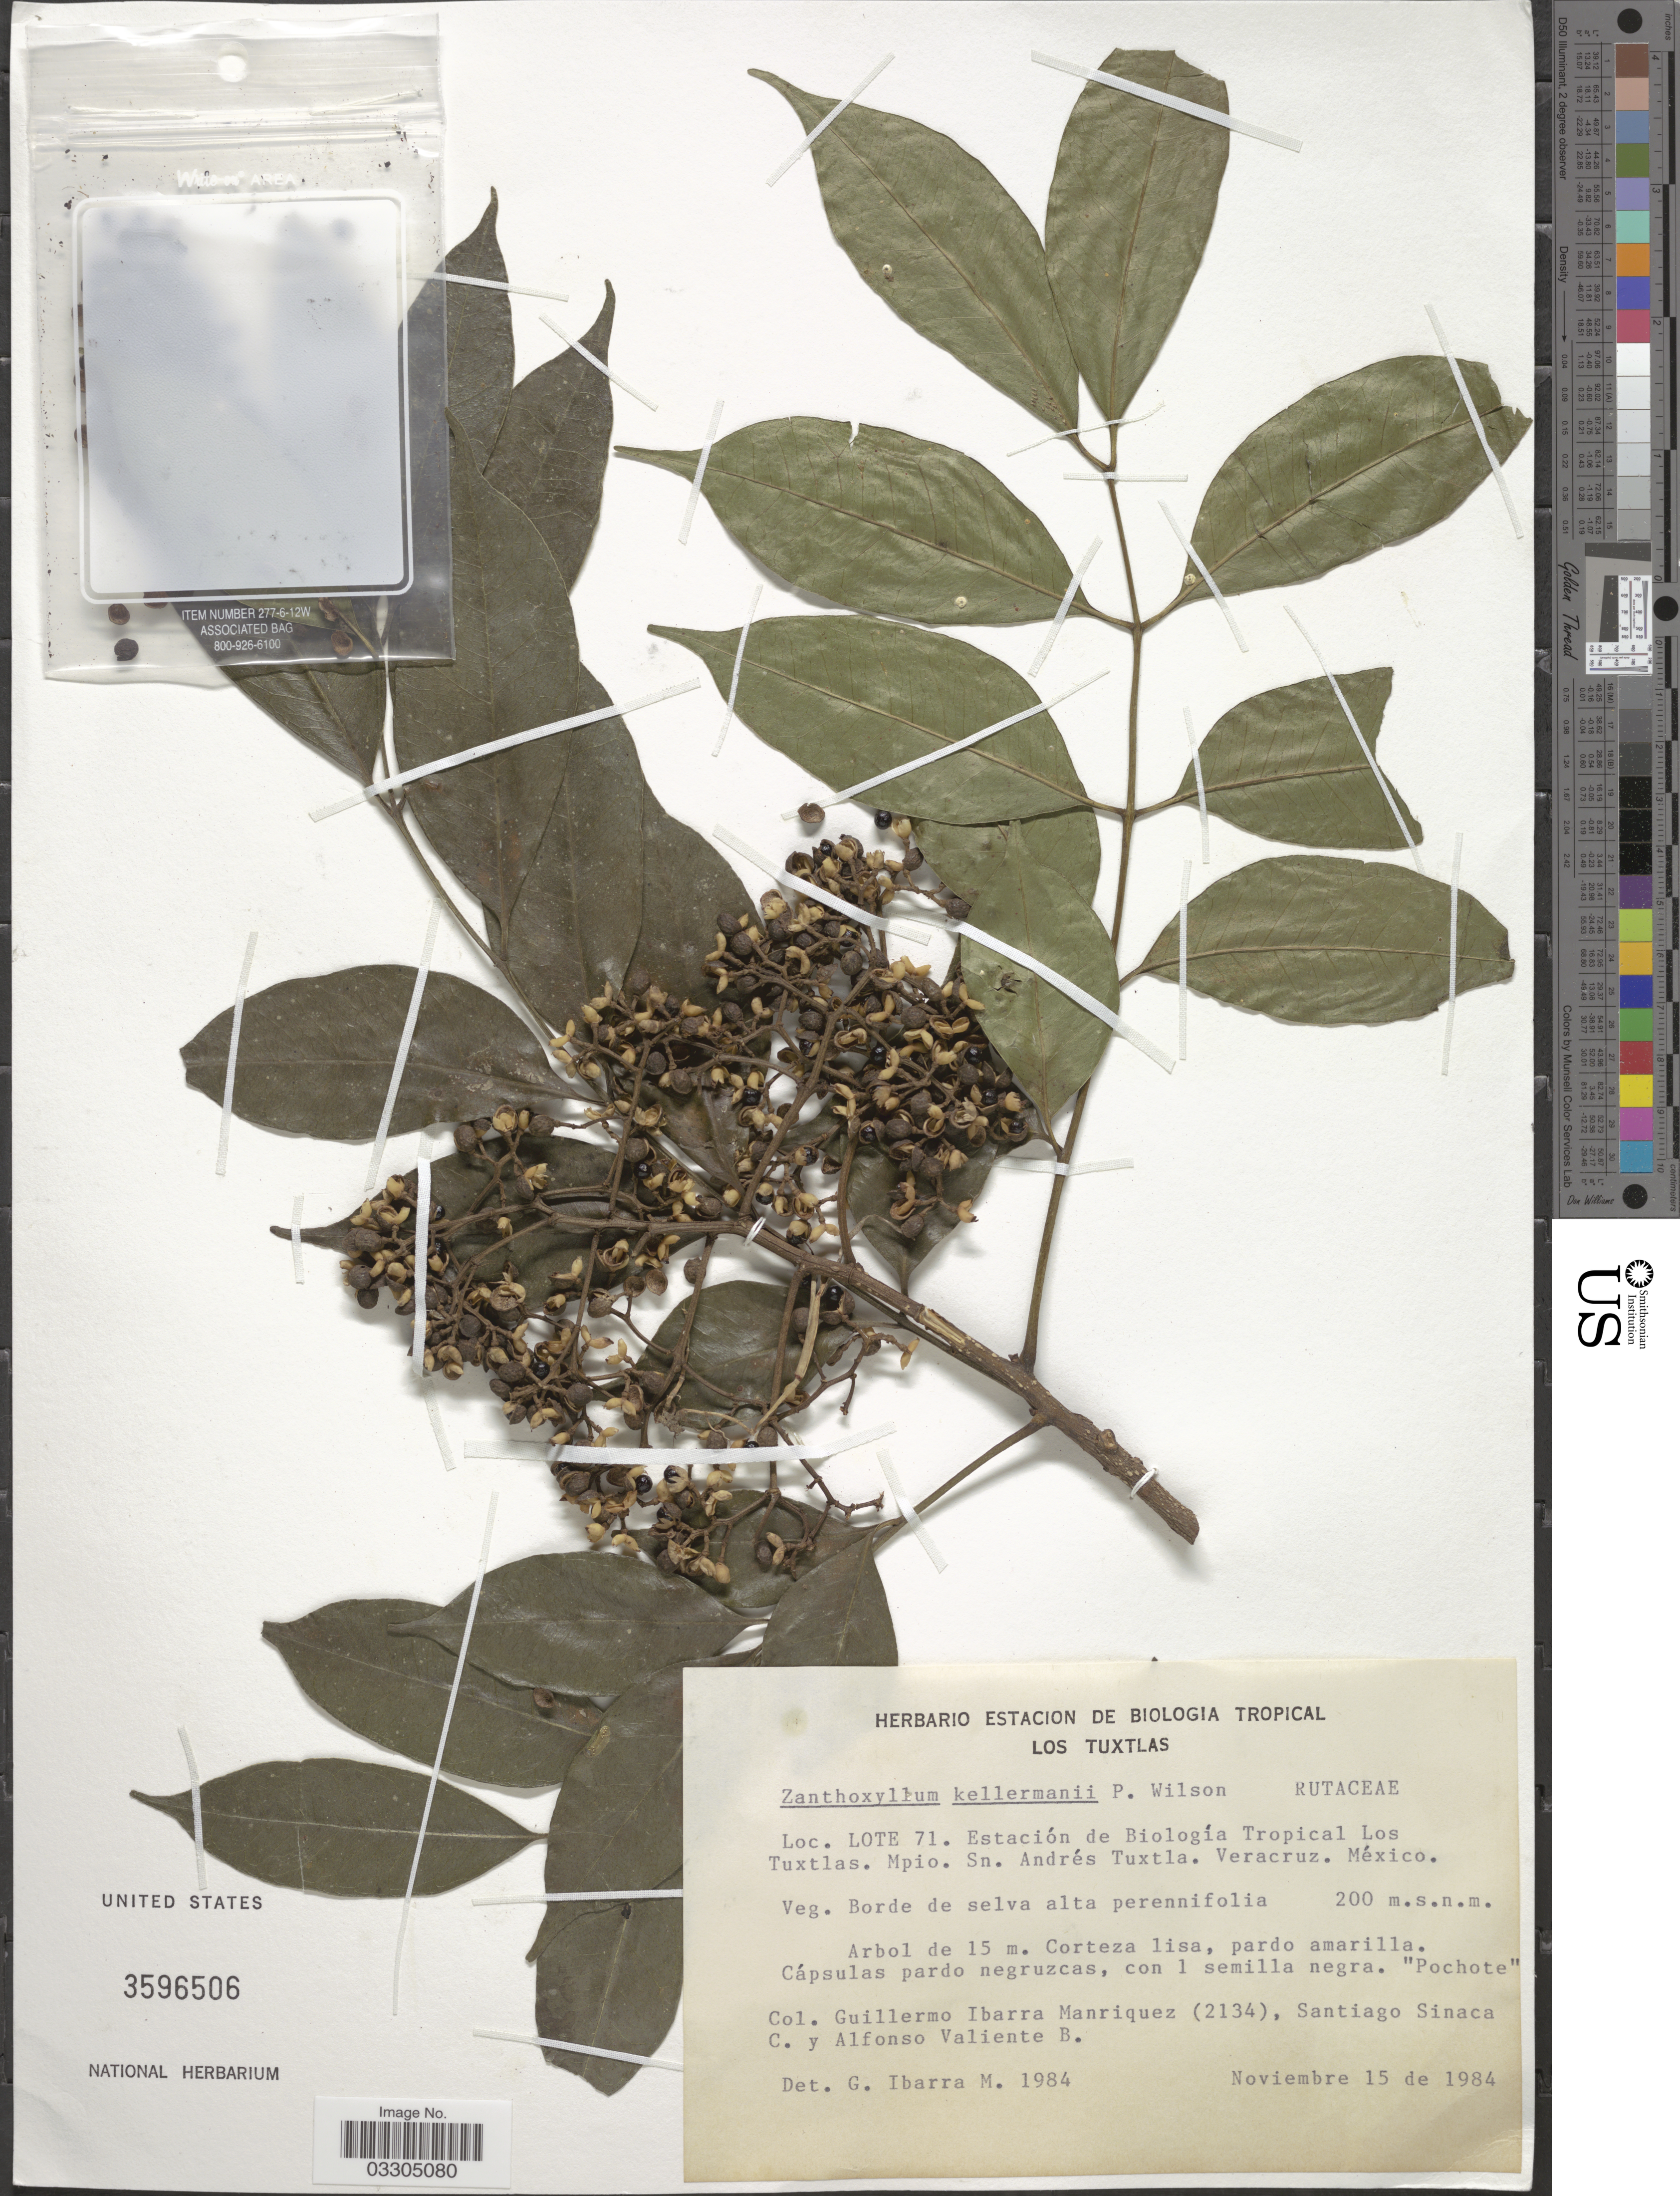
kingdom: Plantae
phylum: Tracheophyta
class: Magnoliopsida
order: Sapindales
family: Rutaceae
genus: Zanthoxylum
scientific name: Zanthoxylum acuminatum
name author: (Sw.) Sw.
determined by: Londoño-Echeverri, Y.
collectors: G. Ibarra M., S. Sinaca-Colin & A. Valiente B.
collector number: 2134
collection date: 1984-11-15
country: Mexico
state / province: Veracruz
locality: Lote 71. Estación de Biología Tropical Los Tuxtlas. Mpio. Sn. Andrés Tuxtla. Veracruz.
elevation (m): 200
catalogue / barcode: US 3596506